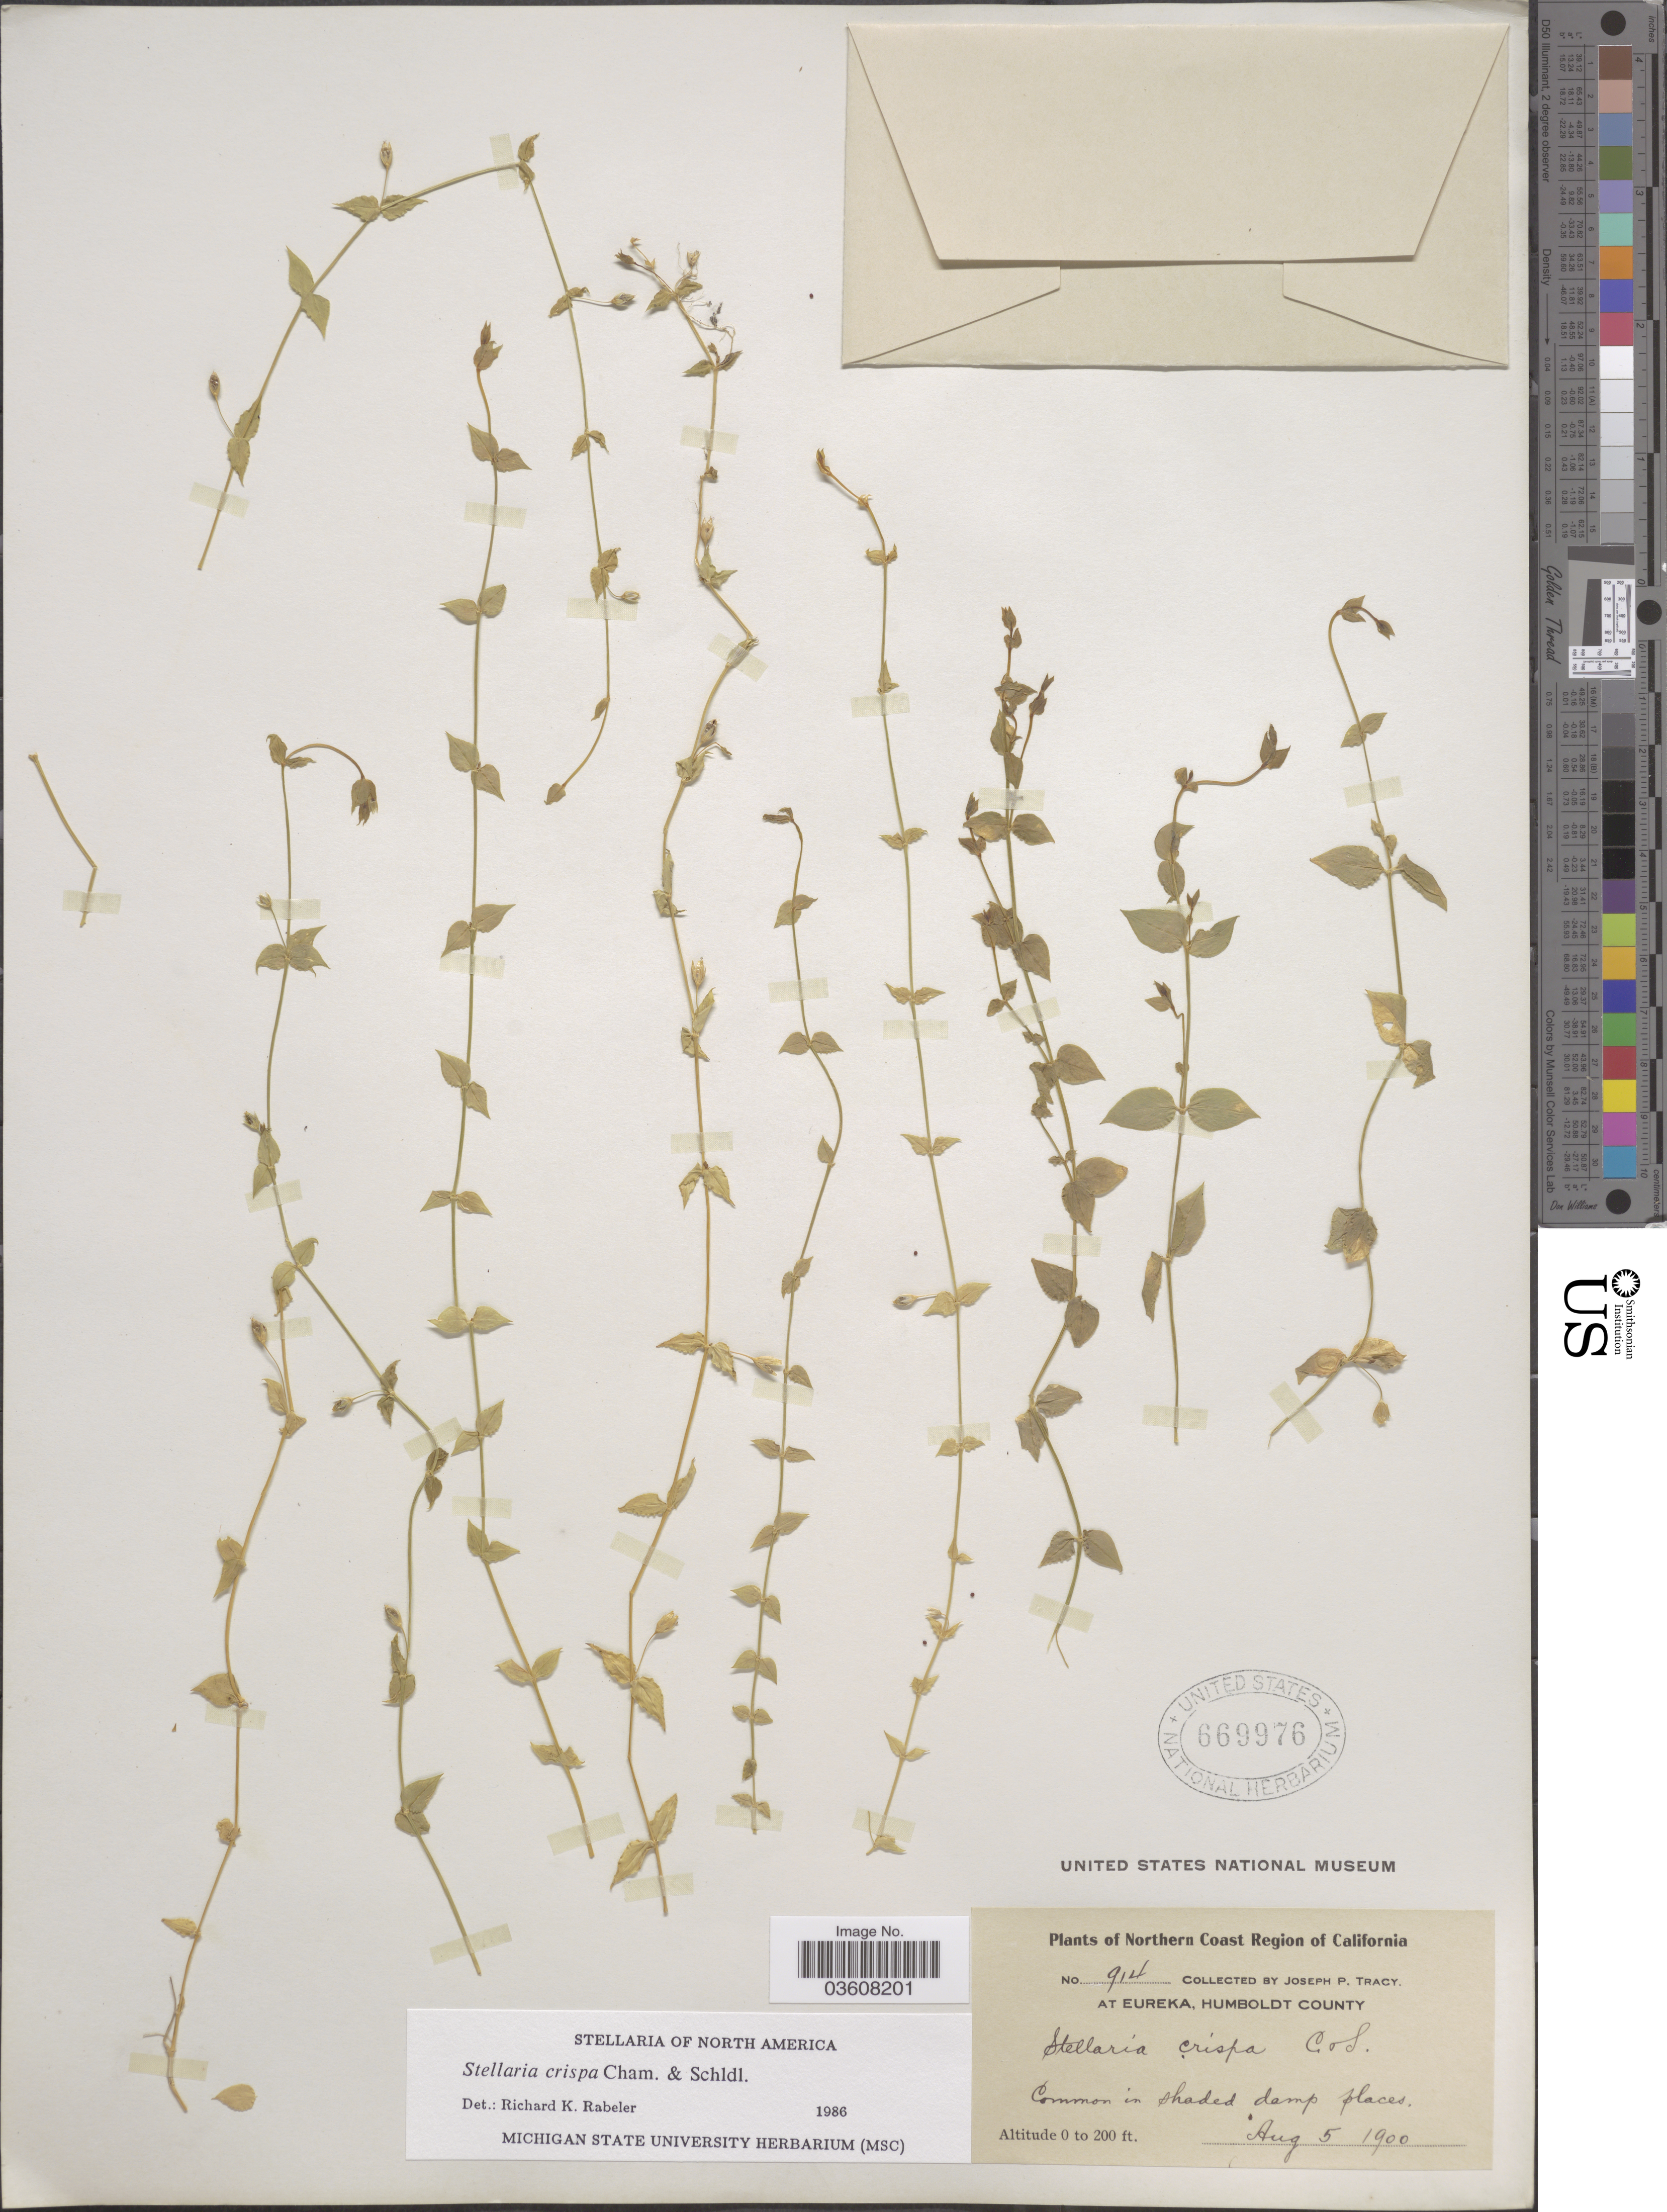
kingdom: Plantae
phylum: Tracheophyta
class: Magnoliopsida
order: Caryophyllales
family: Caryophyllaceae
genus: Stellaria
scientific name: Stellaria crispa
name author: Cham. & Schltdl.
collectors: J. Tracy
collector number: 914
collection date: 1900-08-05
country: United States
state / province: California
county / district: Humboldt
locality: Northern Coast Region of California. Eureka, Humboldt County.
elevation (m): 0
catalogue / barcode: US 669976